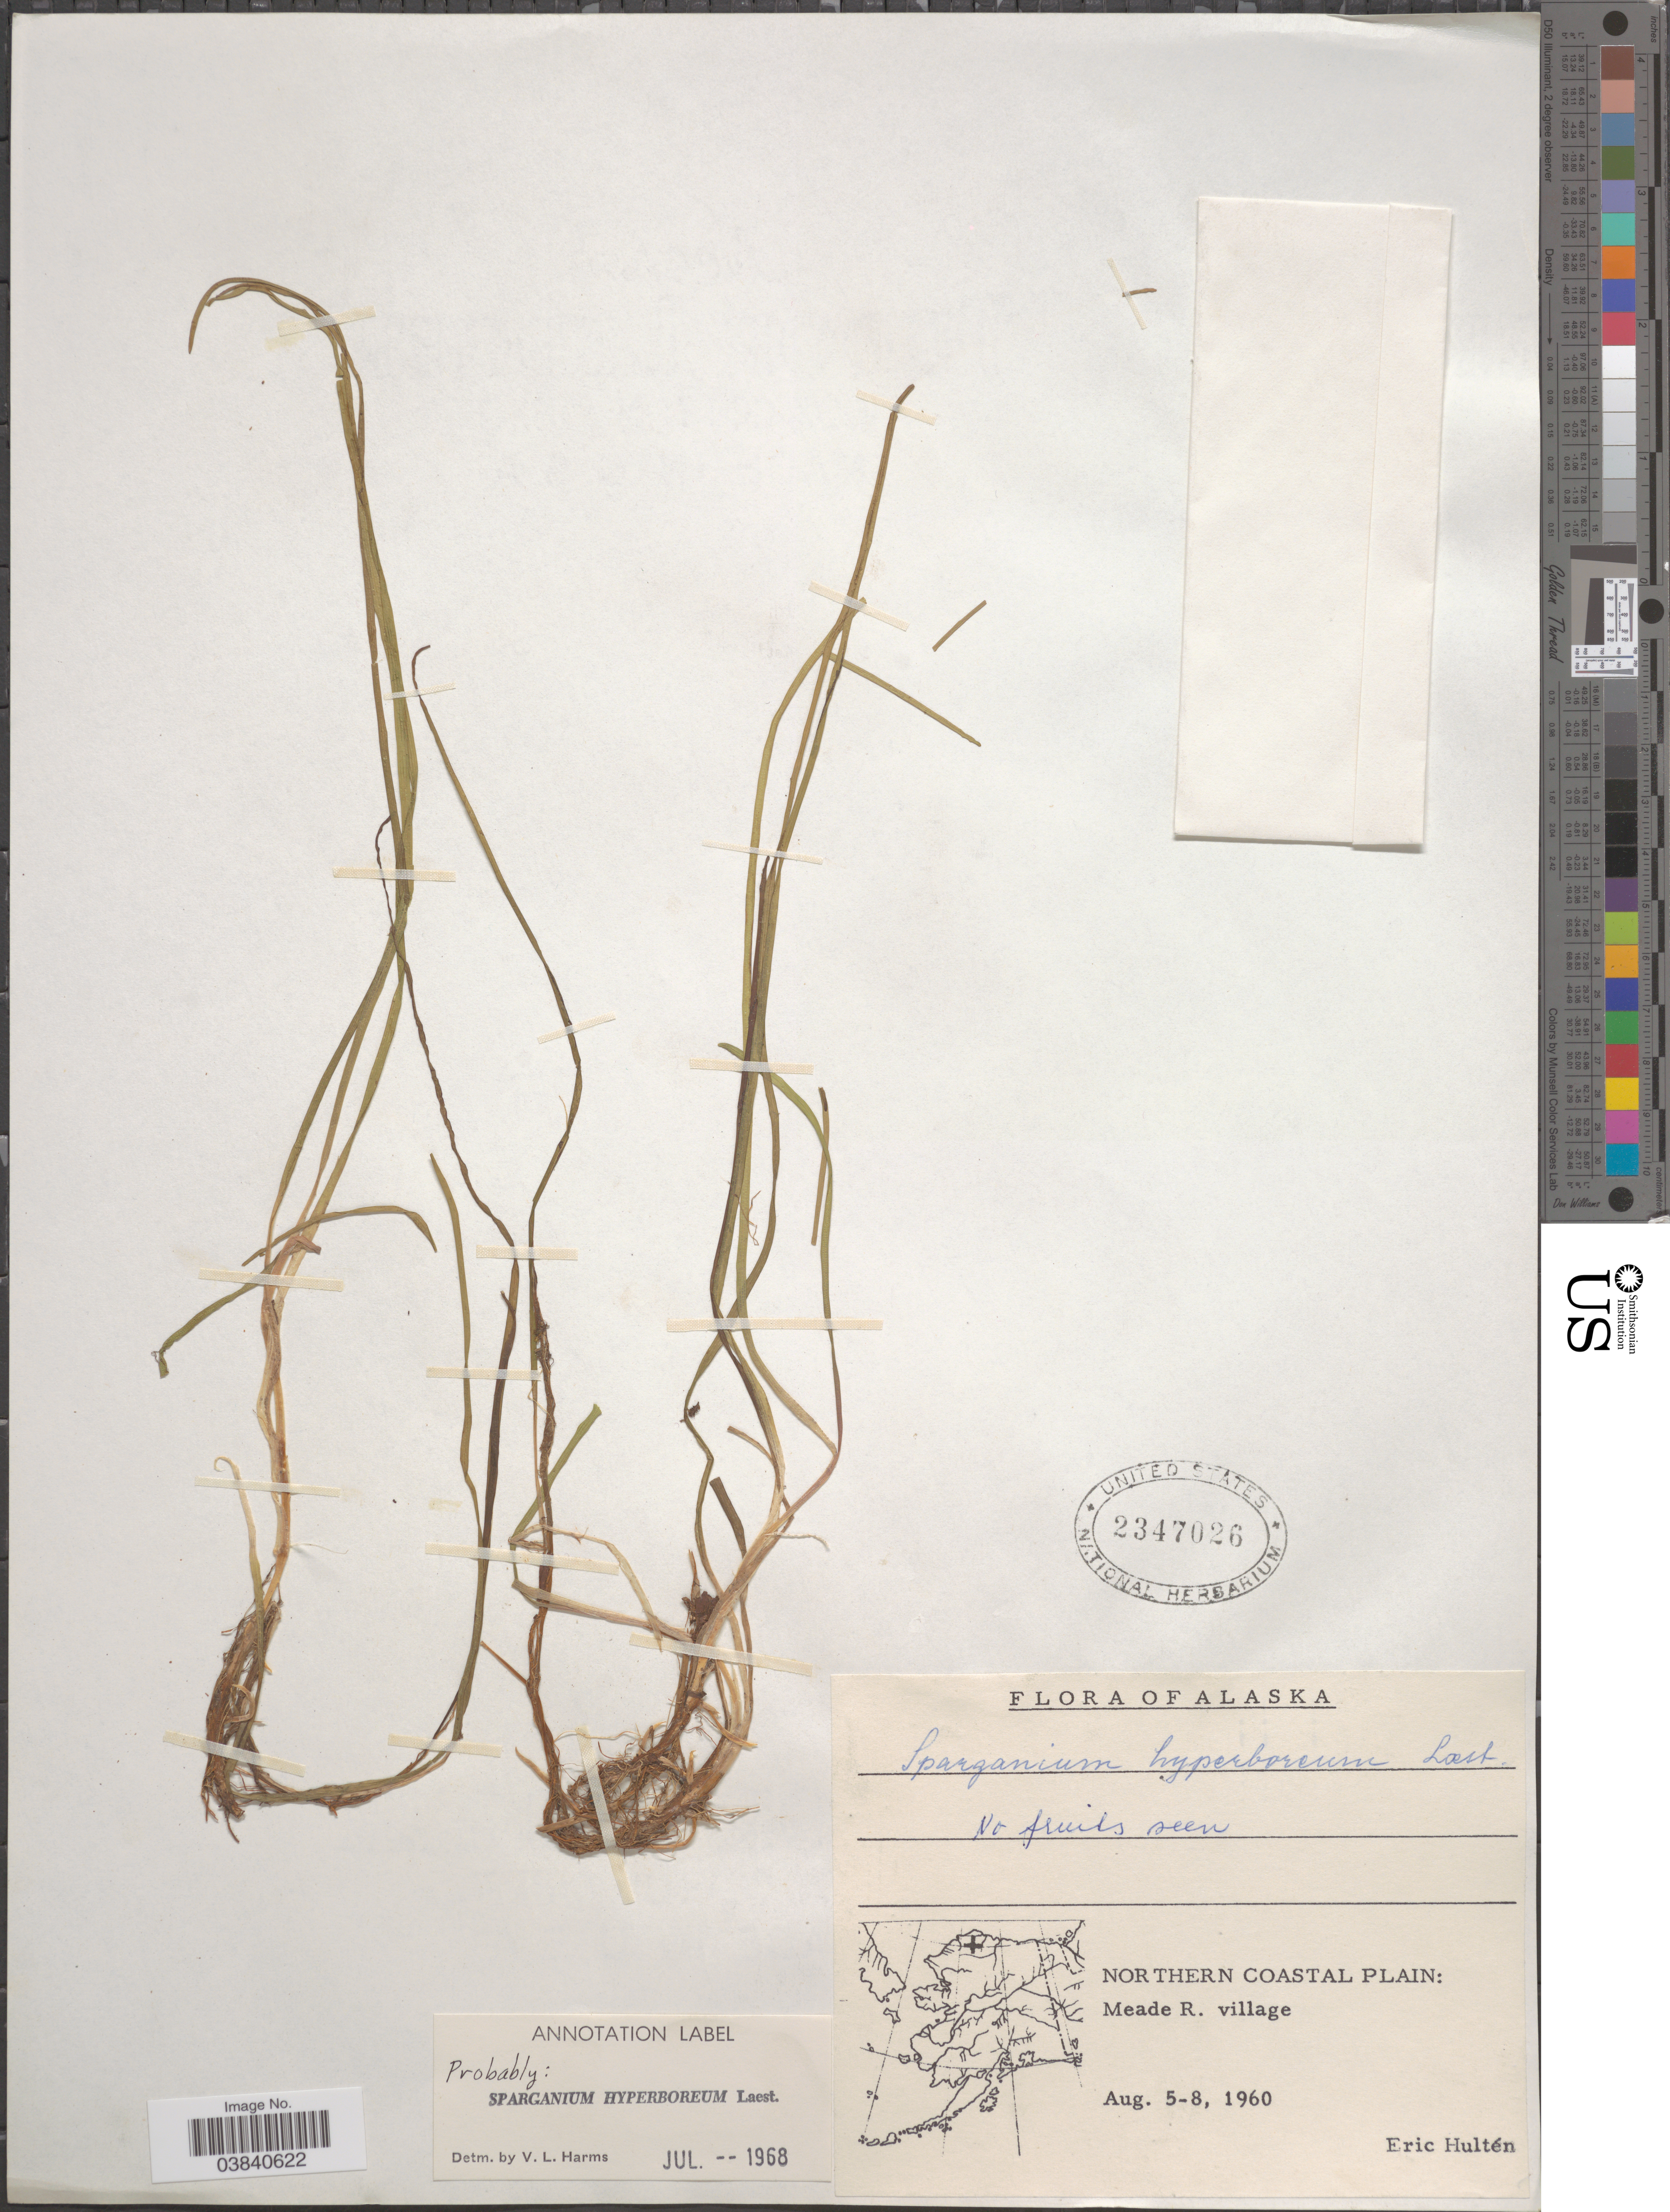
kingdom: Plantae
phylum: Tracheophyta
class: Liliopsida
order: Poales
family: Typhaceae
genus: Sparganium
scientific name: Sparganium hyperboreum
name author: Beurl. ex Laest.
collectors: E. G. Hultén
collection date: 1960-08-05/1960-08-08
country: United States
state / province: Alaska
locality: Northern Coastal Plain: Meade R. village.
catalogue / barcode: US 2347026